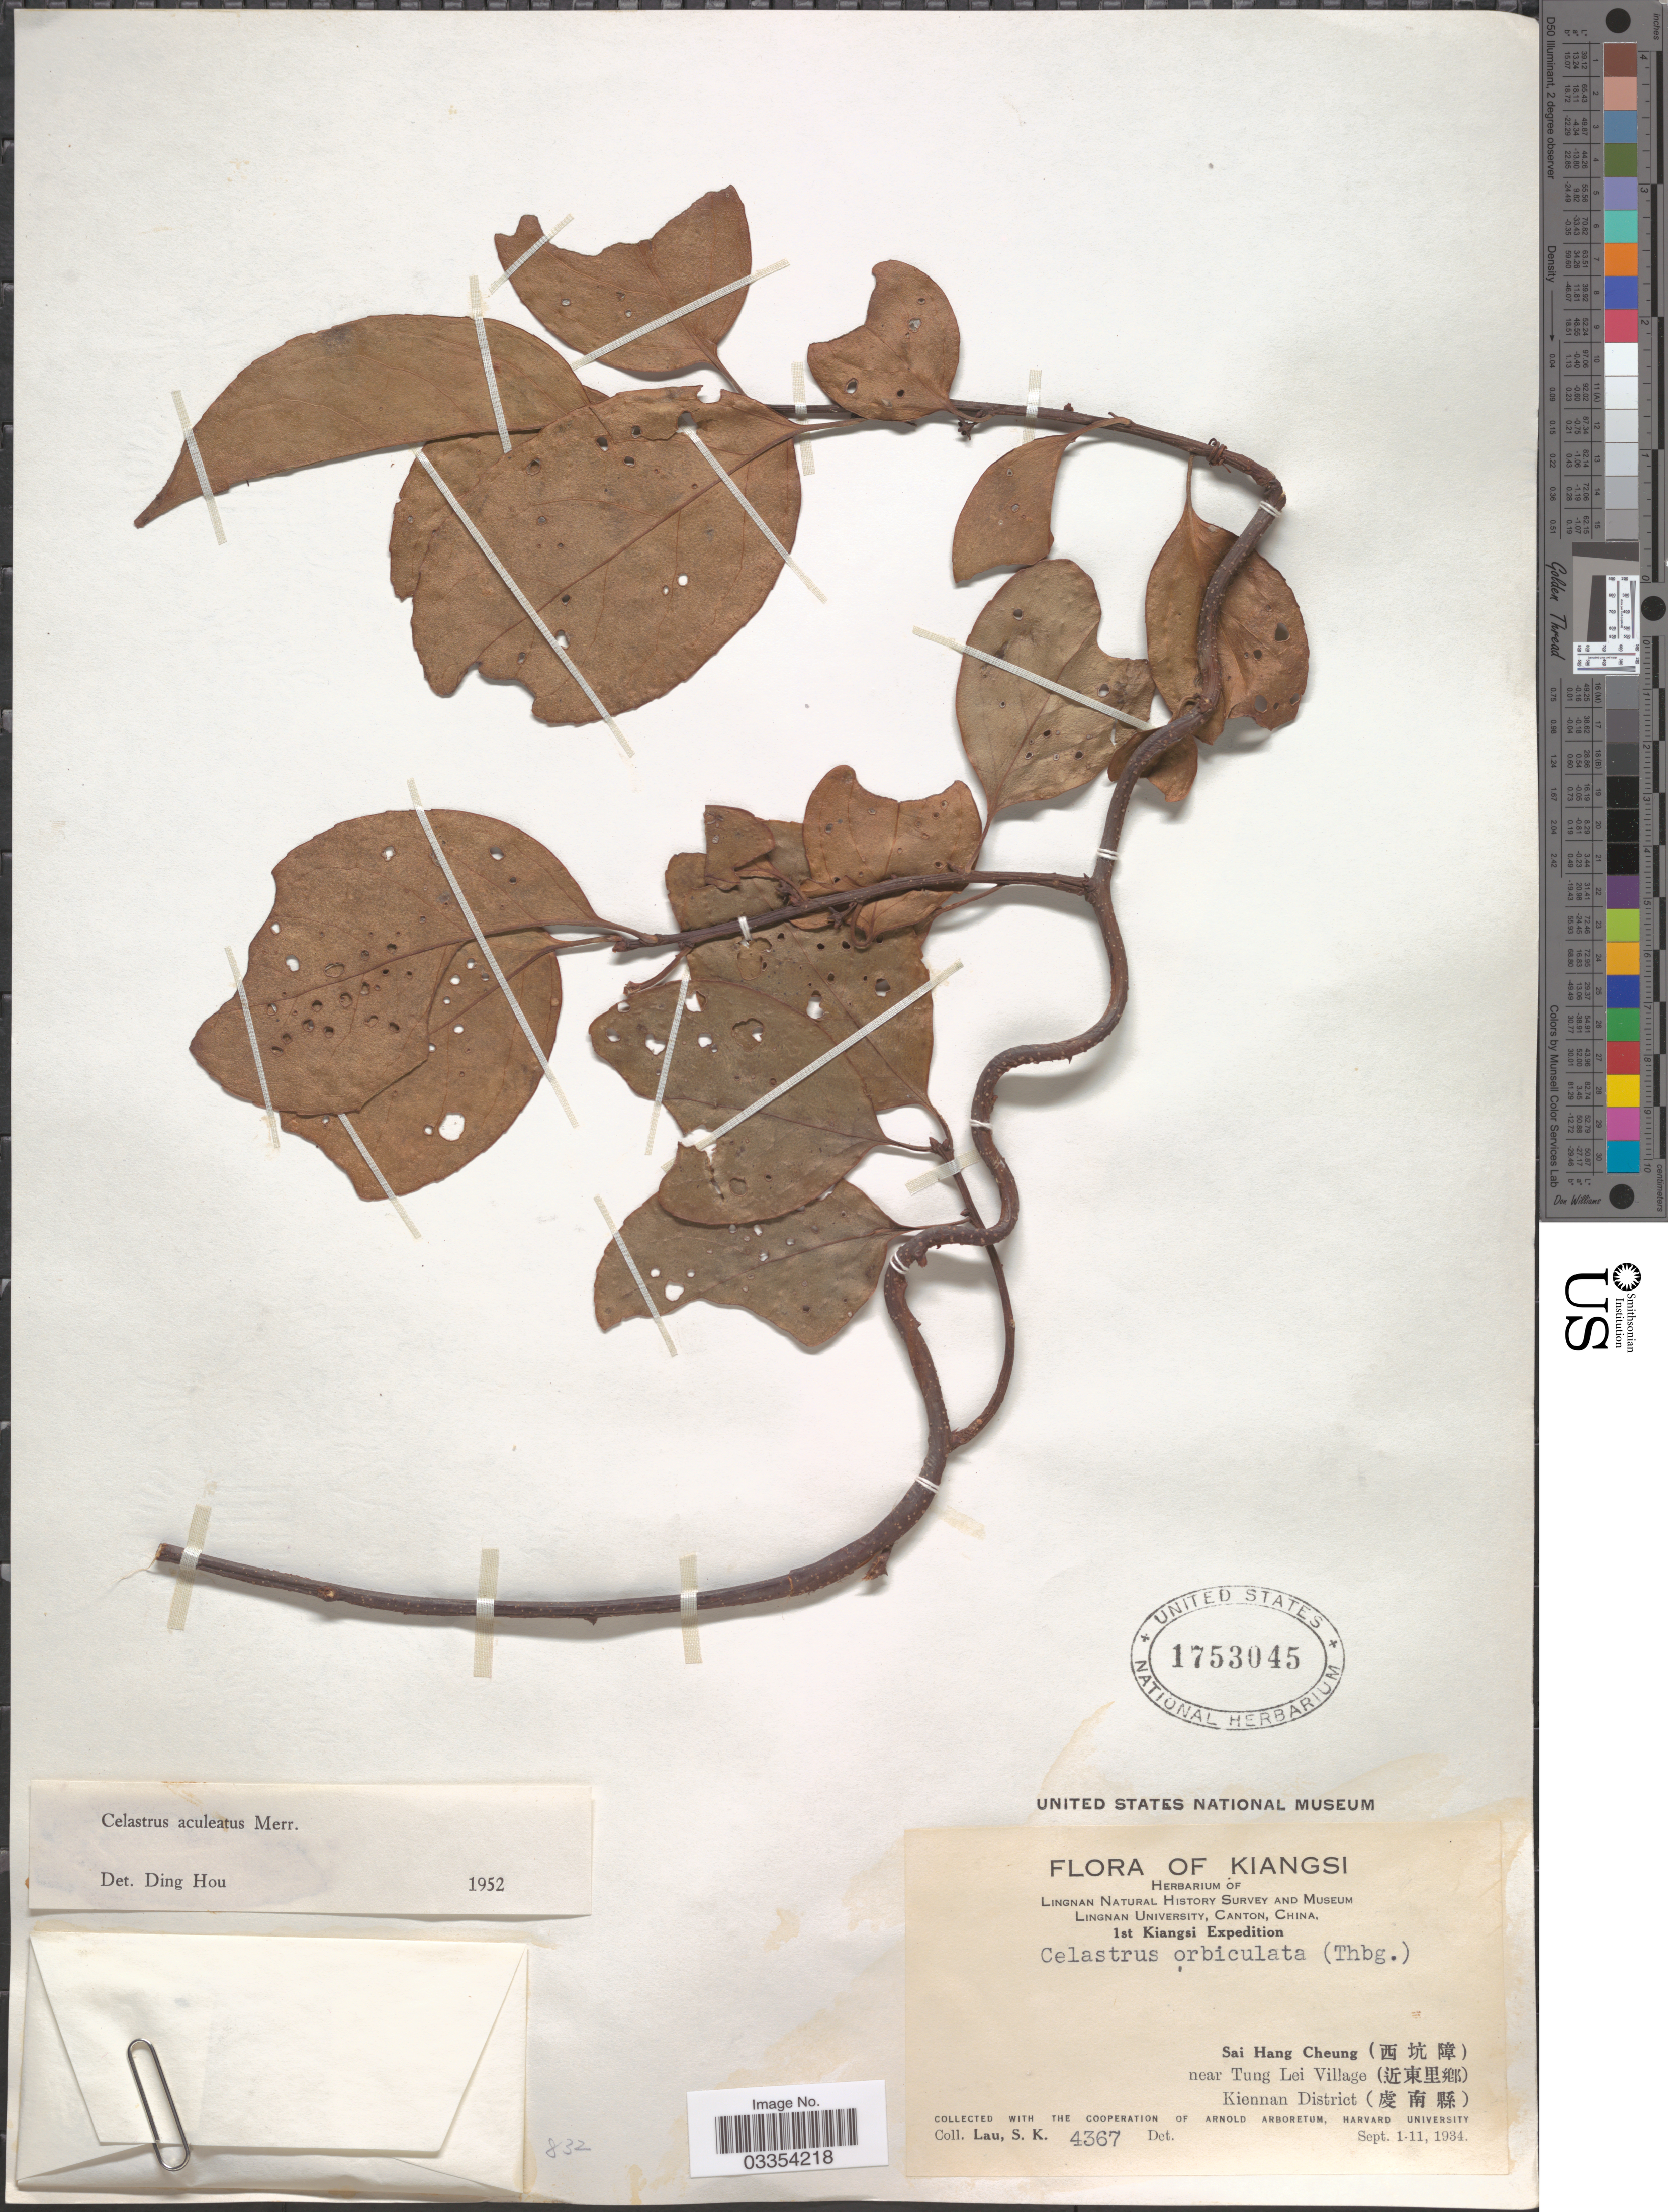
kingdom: Plantae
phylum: Tracheophyta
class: Magnoliopsida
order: Celastrales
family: Celastraceae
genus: Celastrus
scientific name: Celastrus aculeatus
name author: Merr.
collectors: S. K. Lau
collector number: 4367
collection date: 1934-09-01/1934-09-11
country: China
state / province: Jiangxi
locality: Kiangsi. Sai Hang Cheung (X) near Tung Lei Village (X). Kiennan District (X).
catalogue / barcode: US 1753045